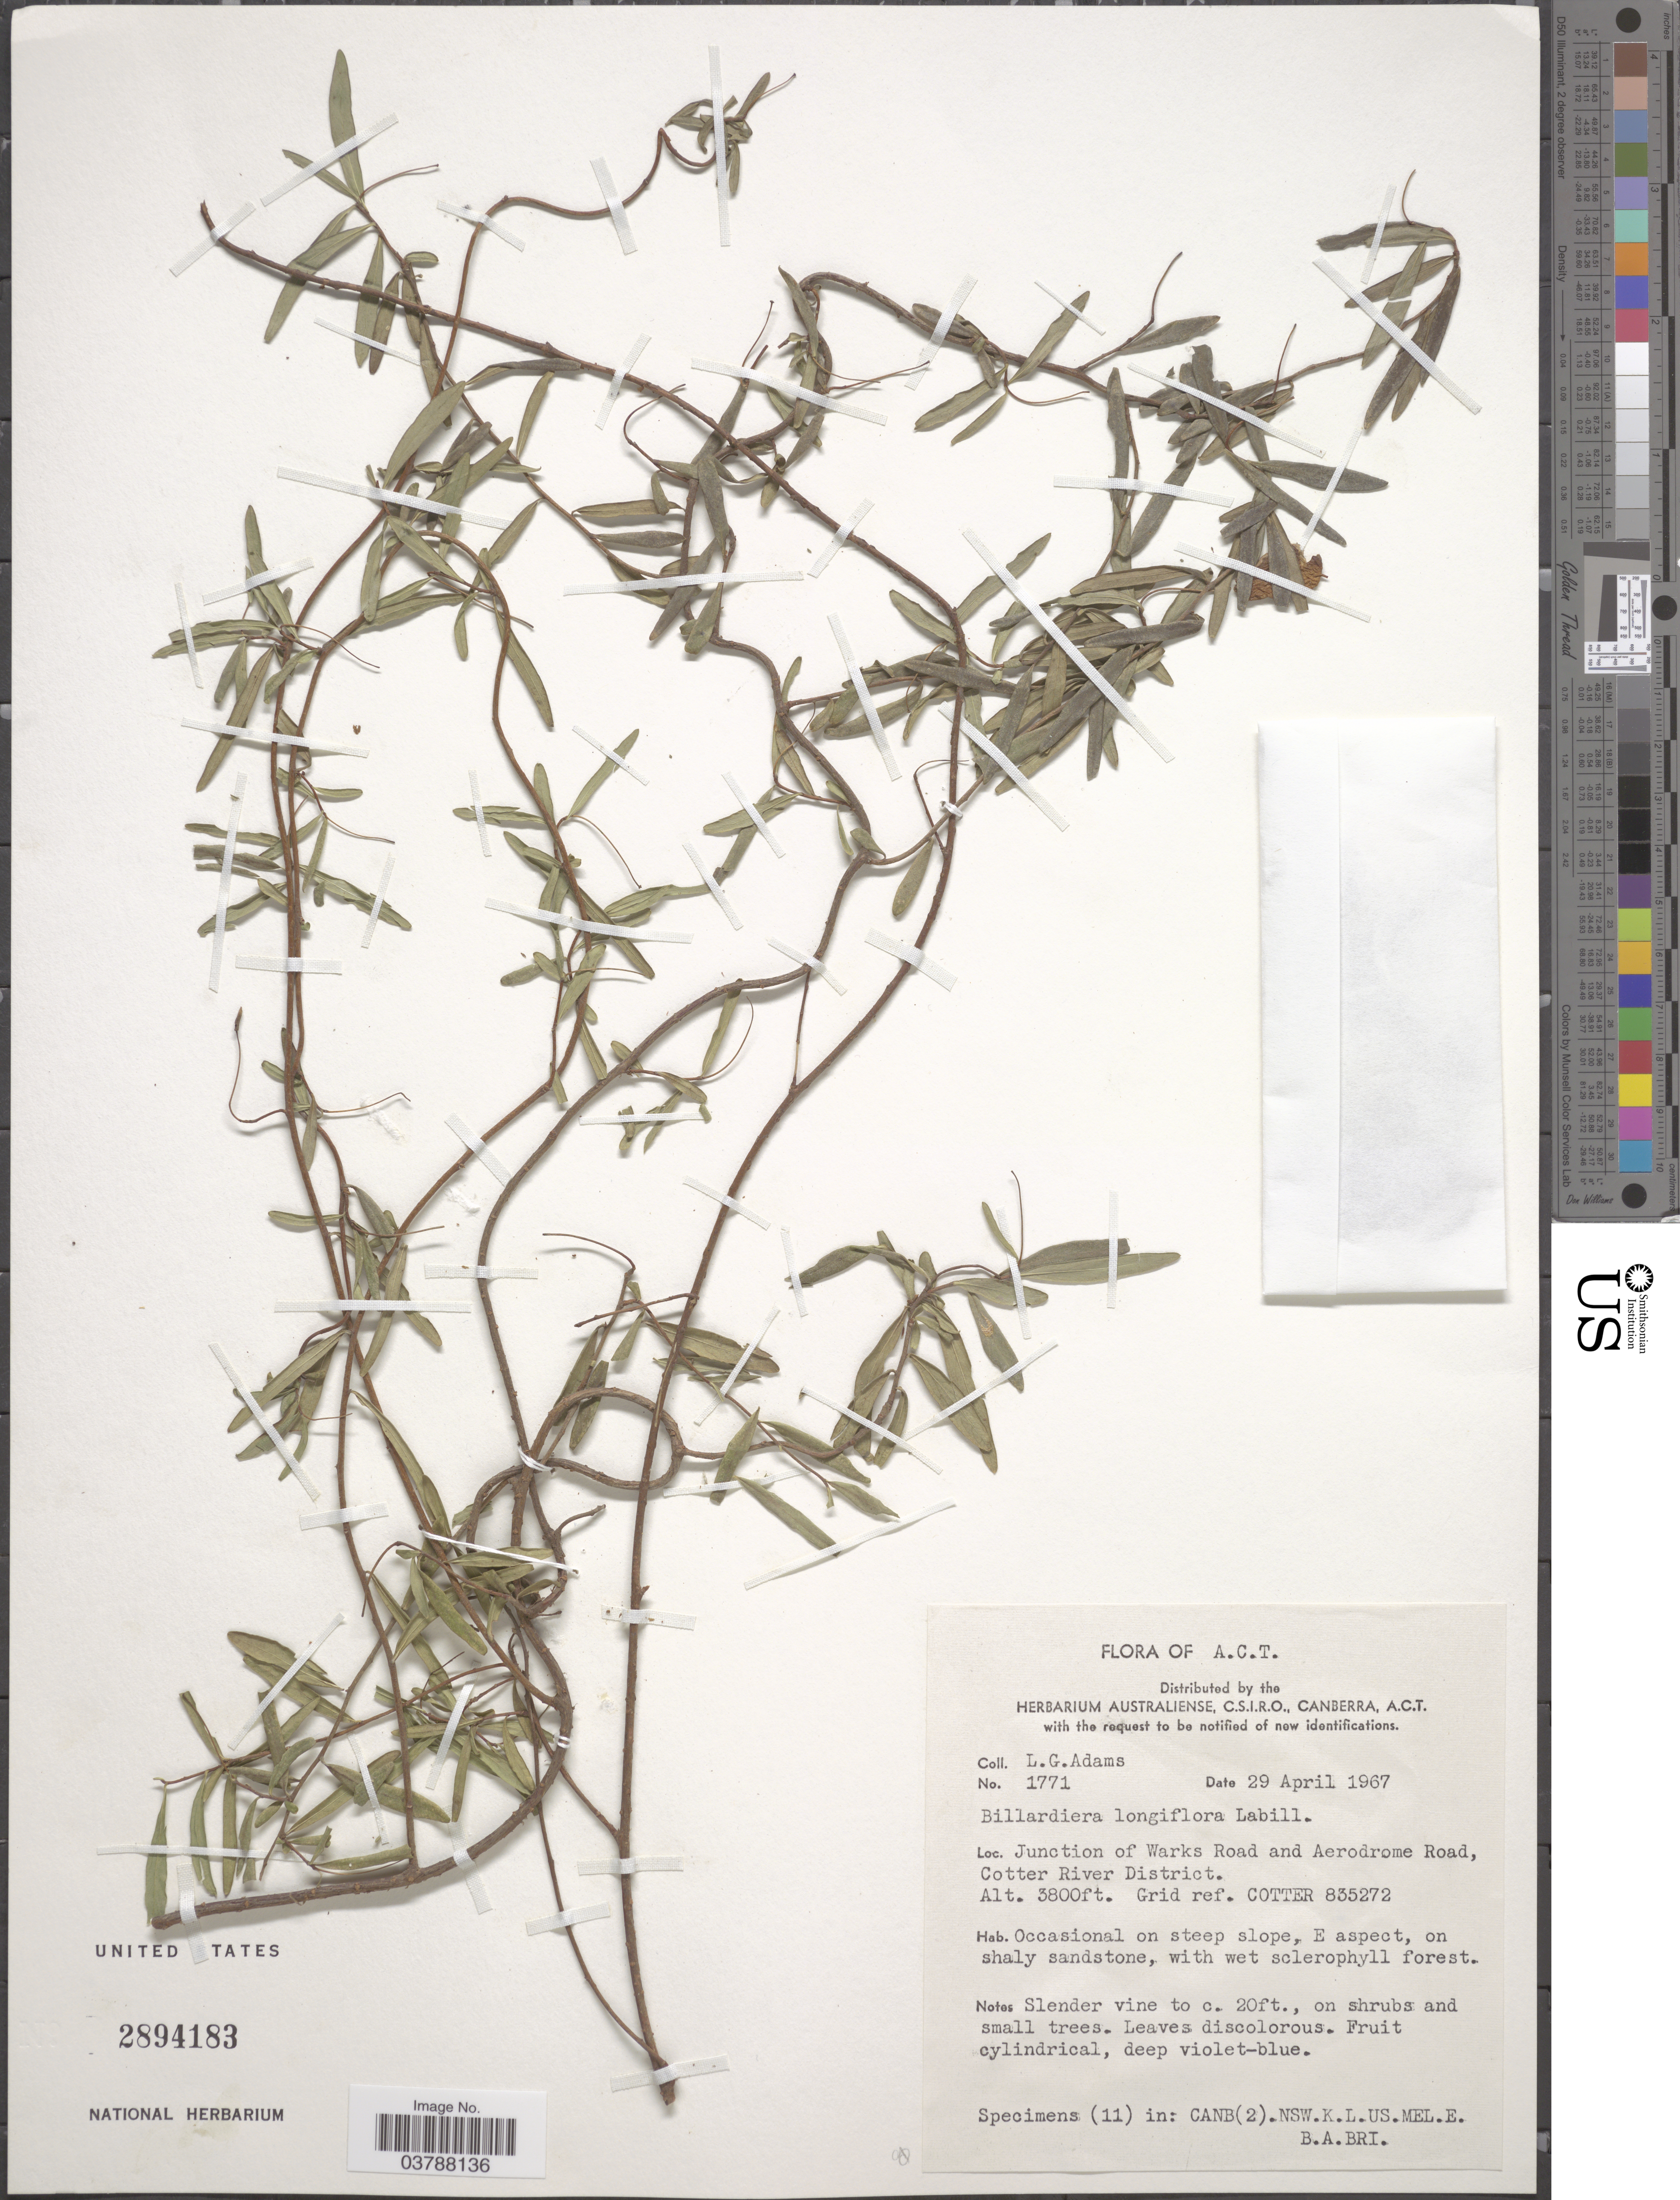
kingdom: Plantae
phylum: Tracheophyta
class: Magnoliopsida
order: Apiales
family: Pittosporaceae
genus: Billardiera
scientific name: Billardiera longiflora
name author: Labill.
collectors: L. G. Adams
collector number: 1771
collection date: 1967-04-29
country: Australia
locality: A.C.T. Junction of Warks Road and Aerodrome Road, Cotter River District. Grid ref. COTTER 835272.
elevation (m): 1158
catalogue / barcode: US 2894183